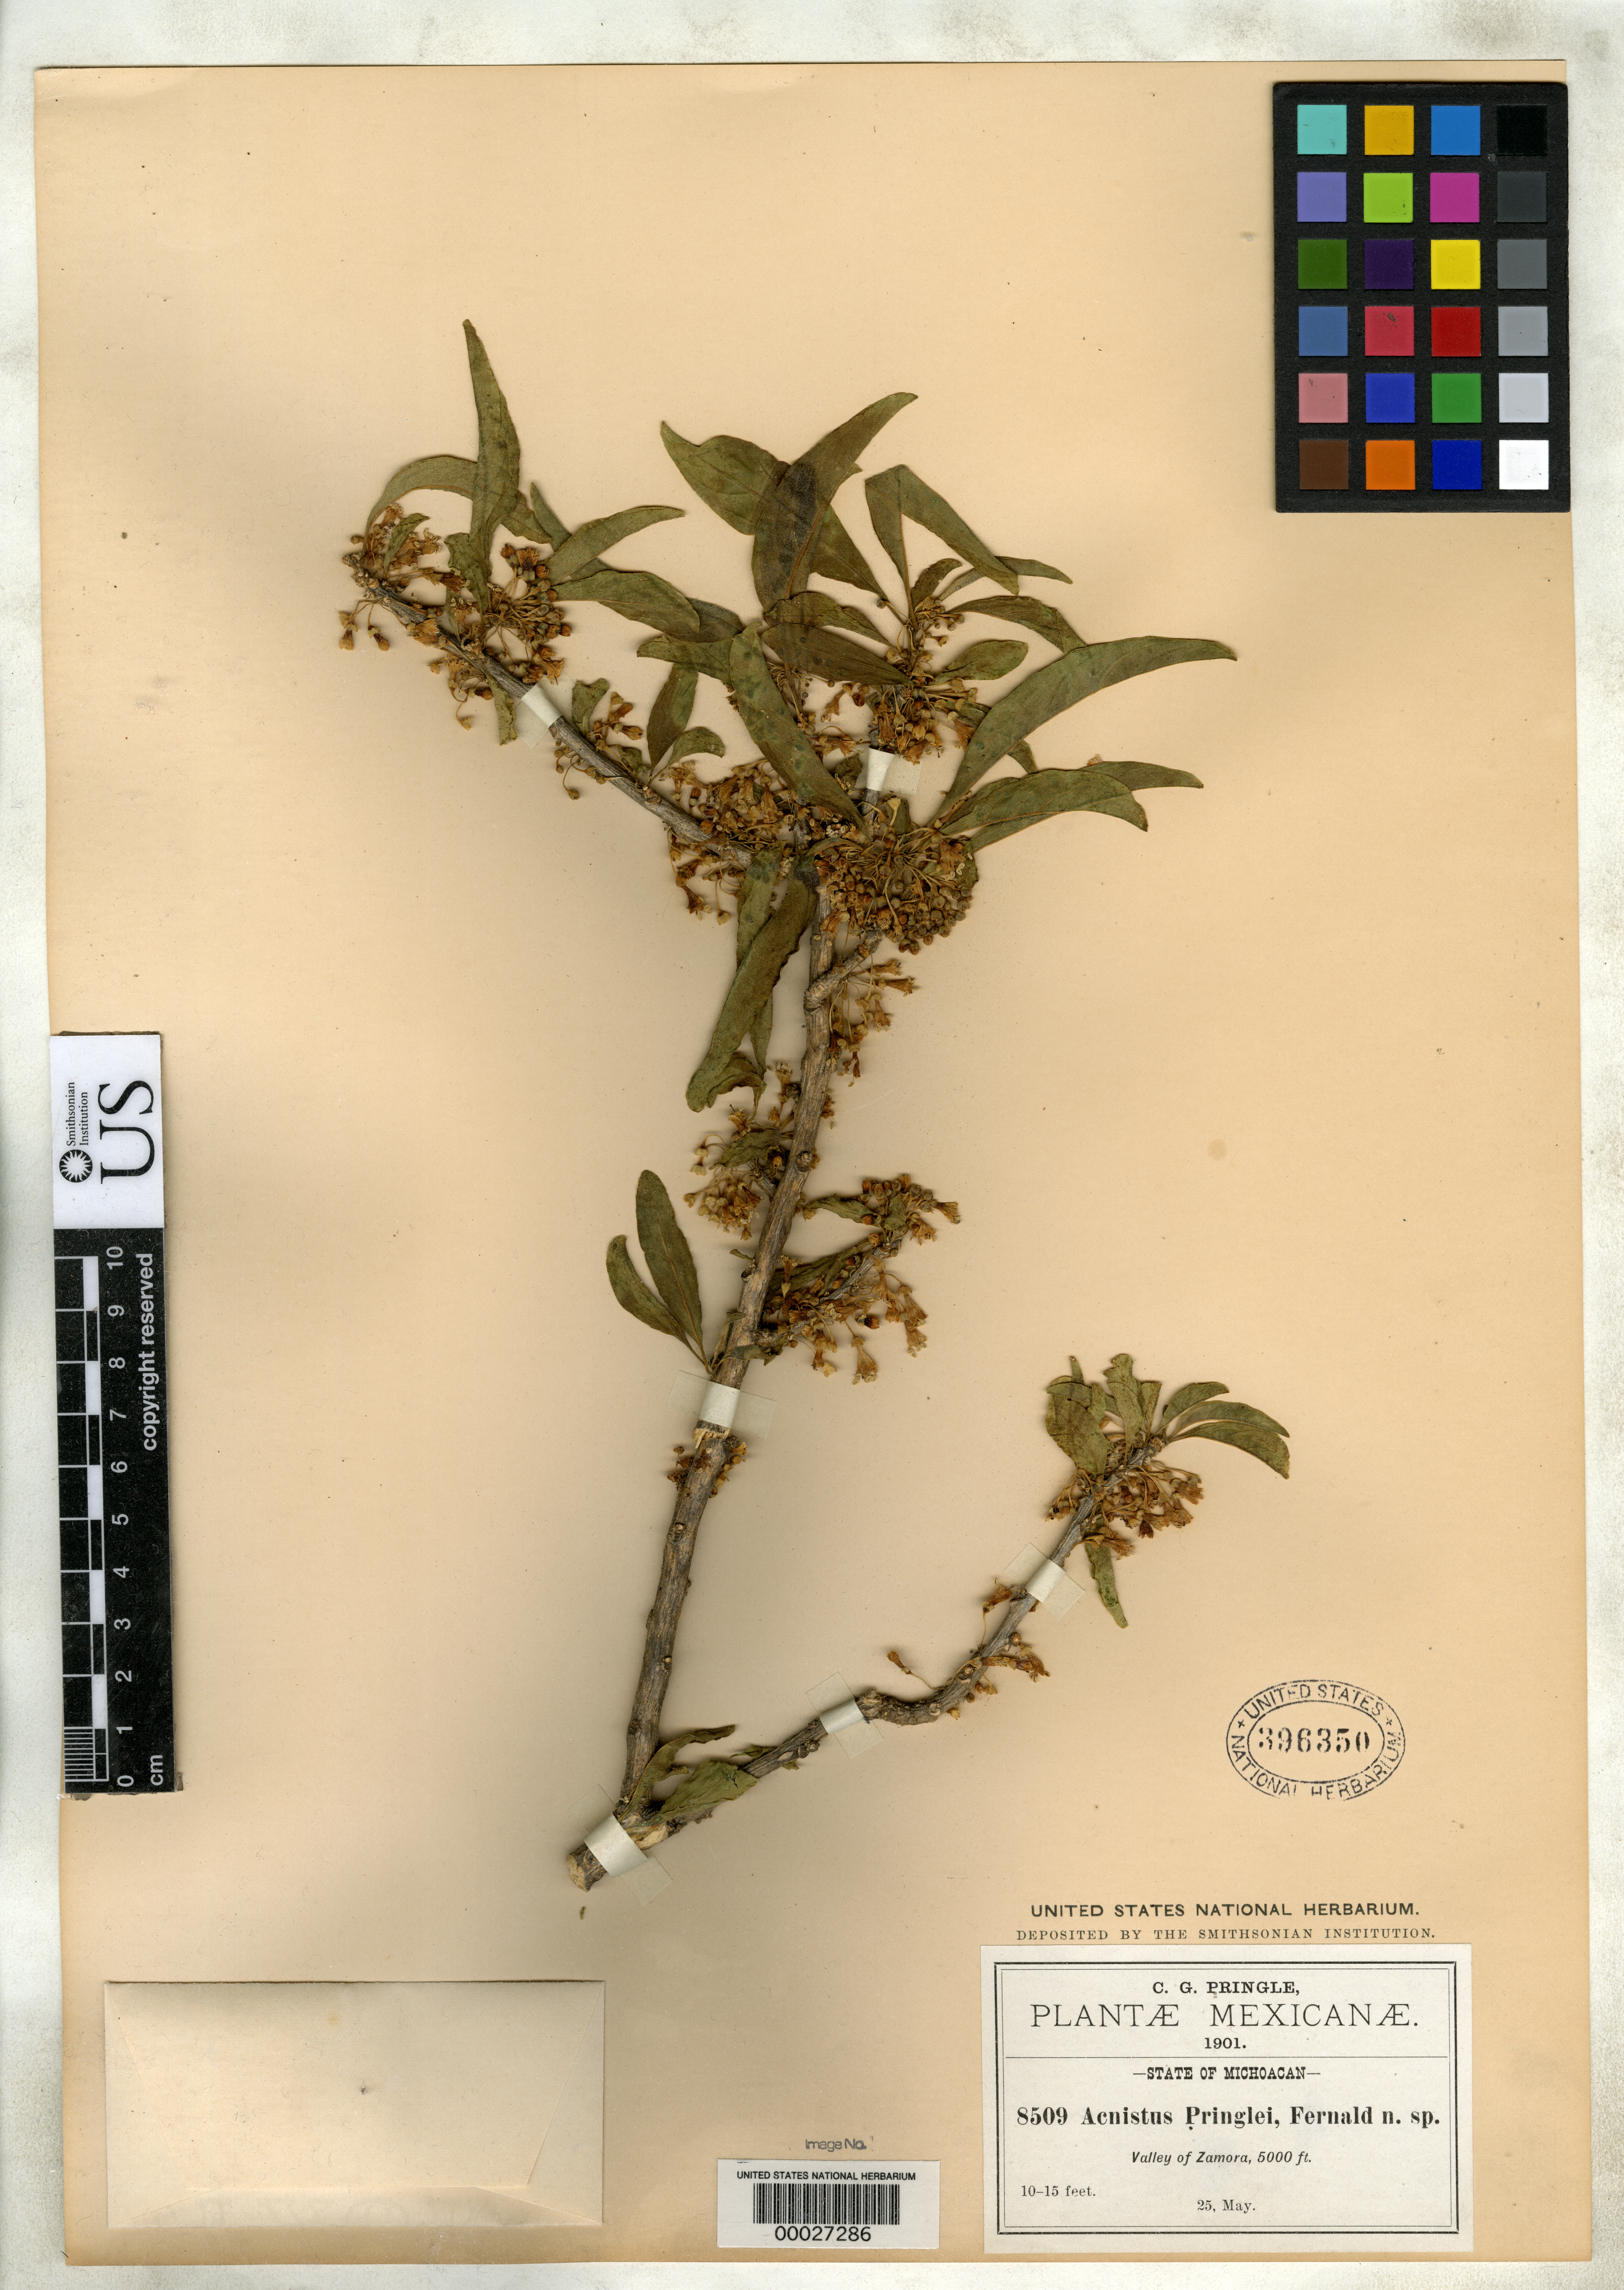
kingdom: Plantae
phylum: Tracheophyta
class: Magnoliopsida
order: Solanales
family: Solanaceae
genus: Acnistus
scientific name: Acnistus pringlei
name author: Fernald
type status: Isosyntype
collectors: C. G. Pringle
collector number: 8509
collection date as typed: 25 May 1901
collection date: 1901-05-25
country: Mexico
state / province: Michoacán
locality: Valley of Zamora.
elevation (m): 1540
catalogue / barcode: US 396350